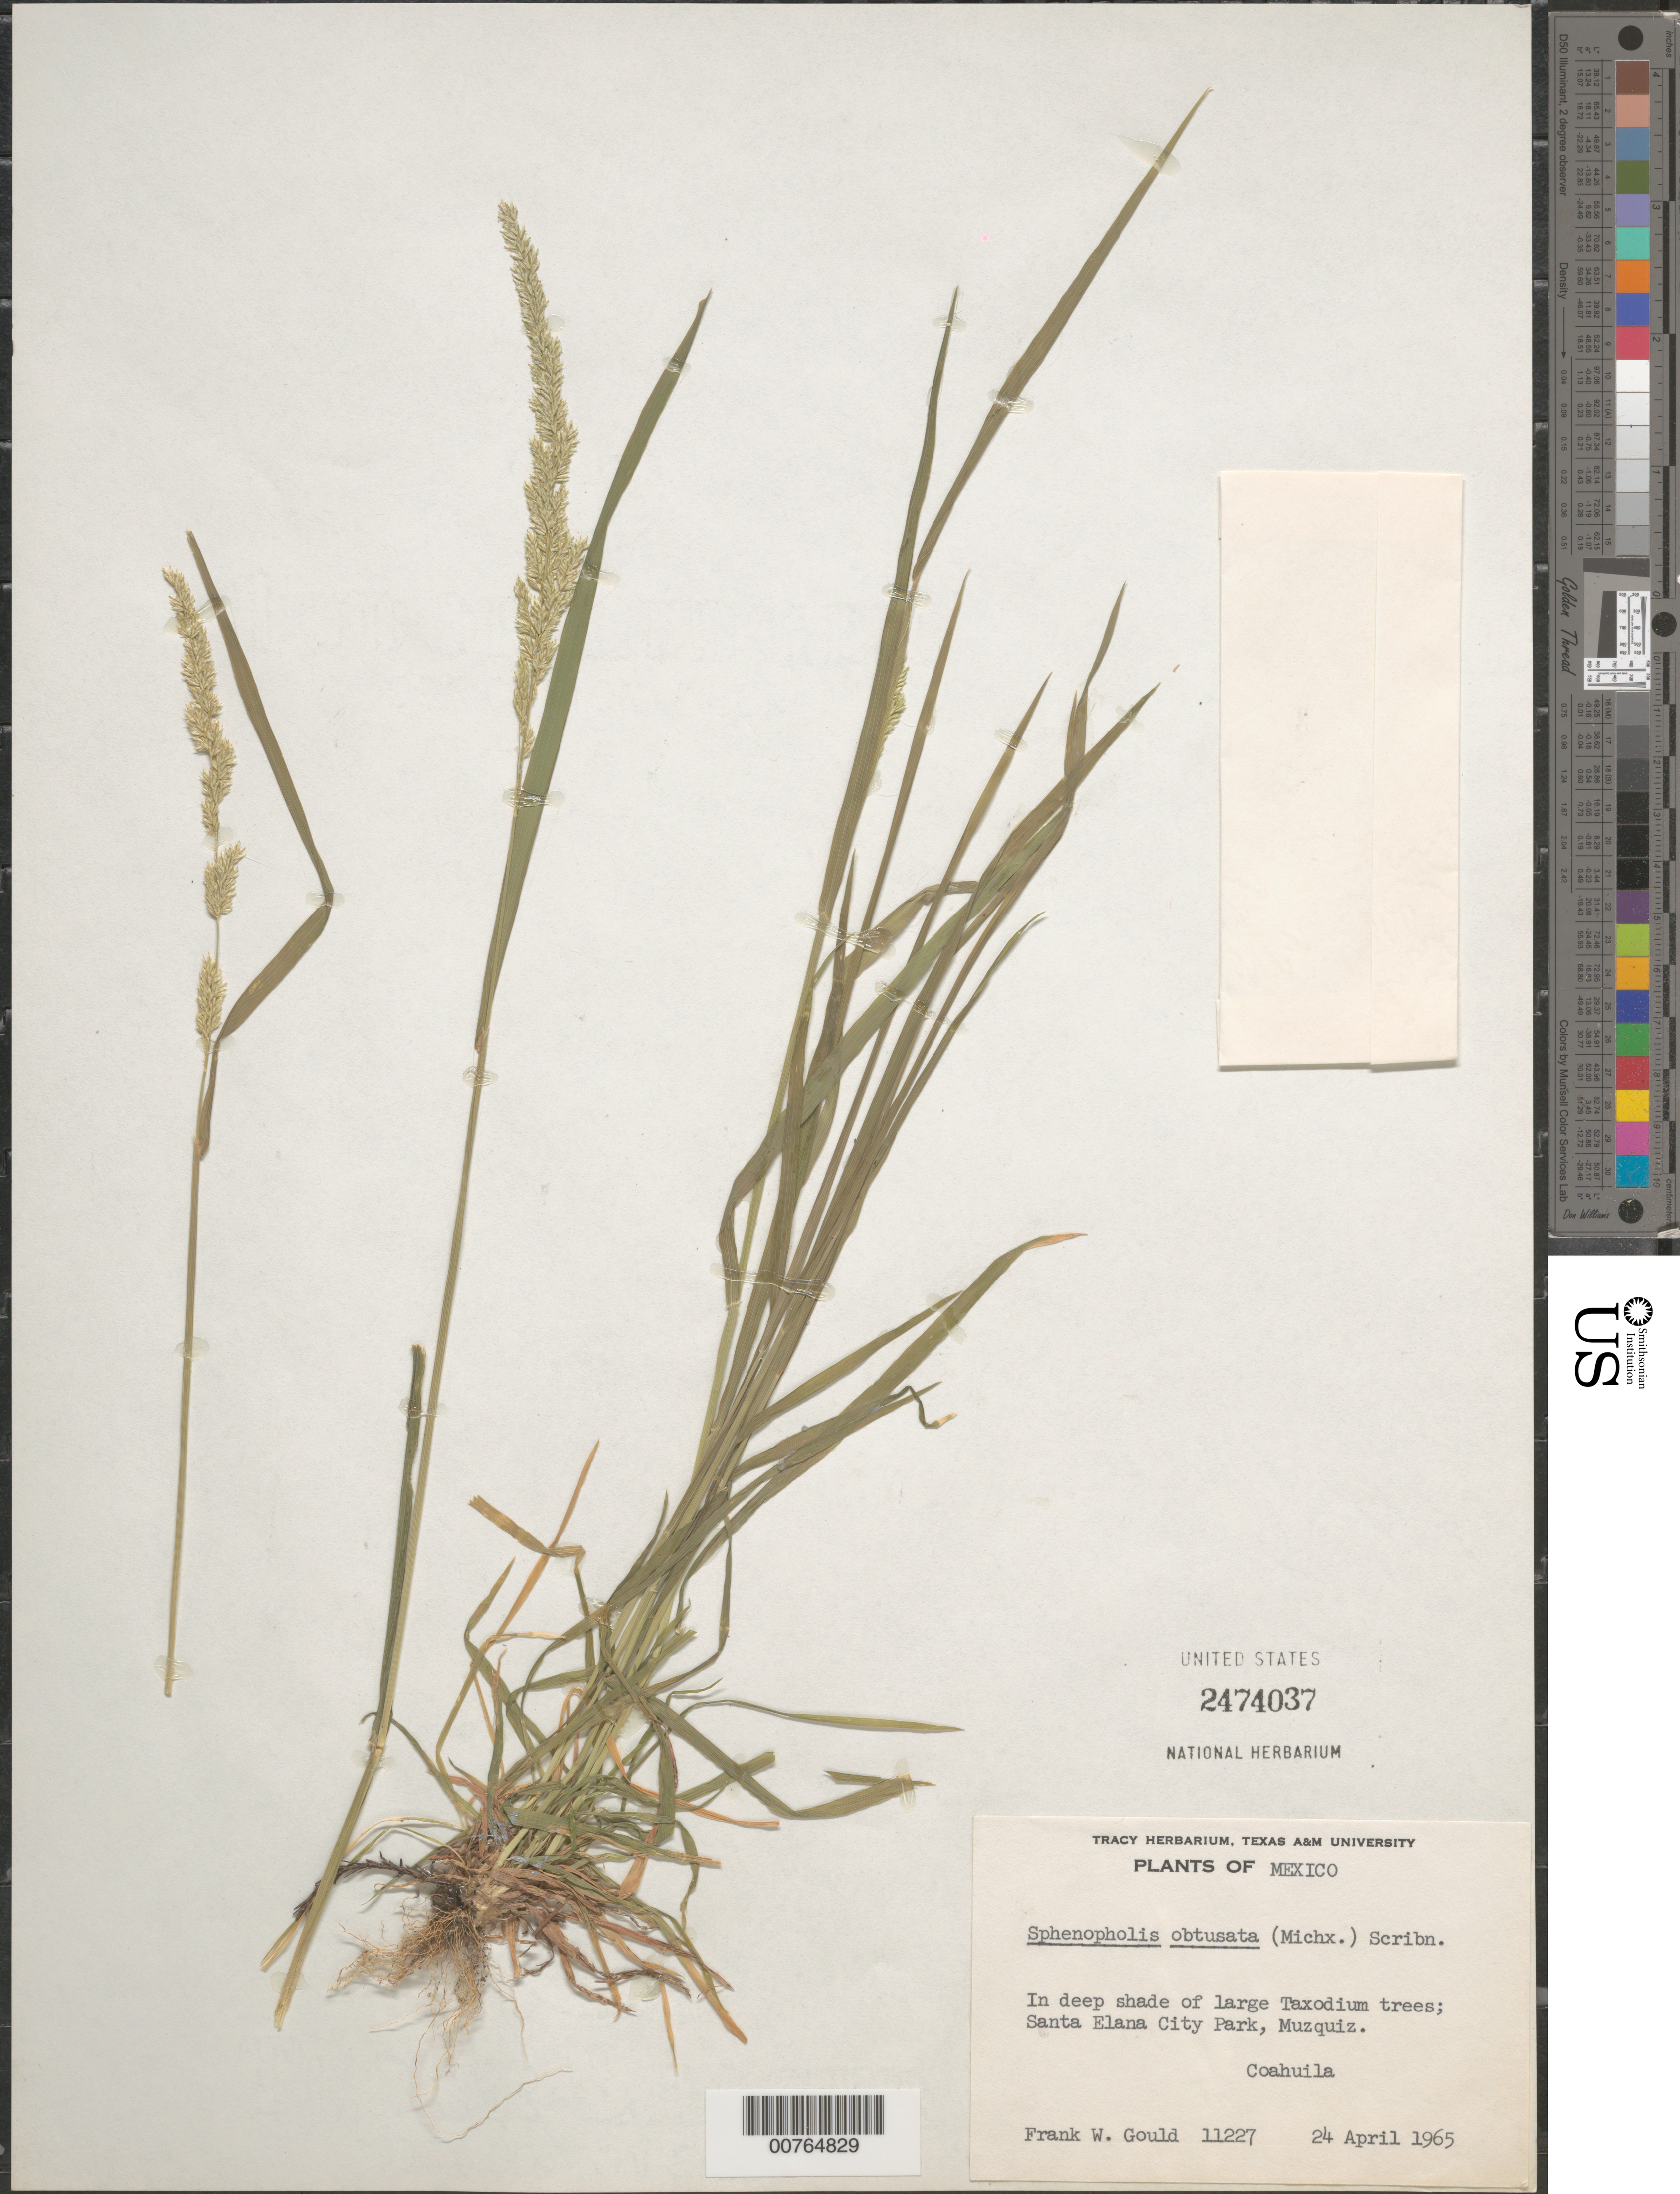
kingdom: Plantae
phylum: Tracheophyta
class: Liliopsida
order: Poales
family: Poaceae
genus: Sphenopholis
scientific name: Sphenopholis obtusata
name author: (Michx.) Scribn.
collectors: F. W. Gould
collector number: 11227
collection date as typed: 24 Apr 1965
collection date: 1965-04-24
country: Mexico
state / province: Coahuila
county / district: Múzquiz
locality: Santa Elana City Park, Múzquiz.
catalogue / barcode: US 2474037